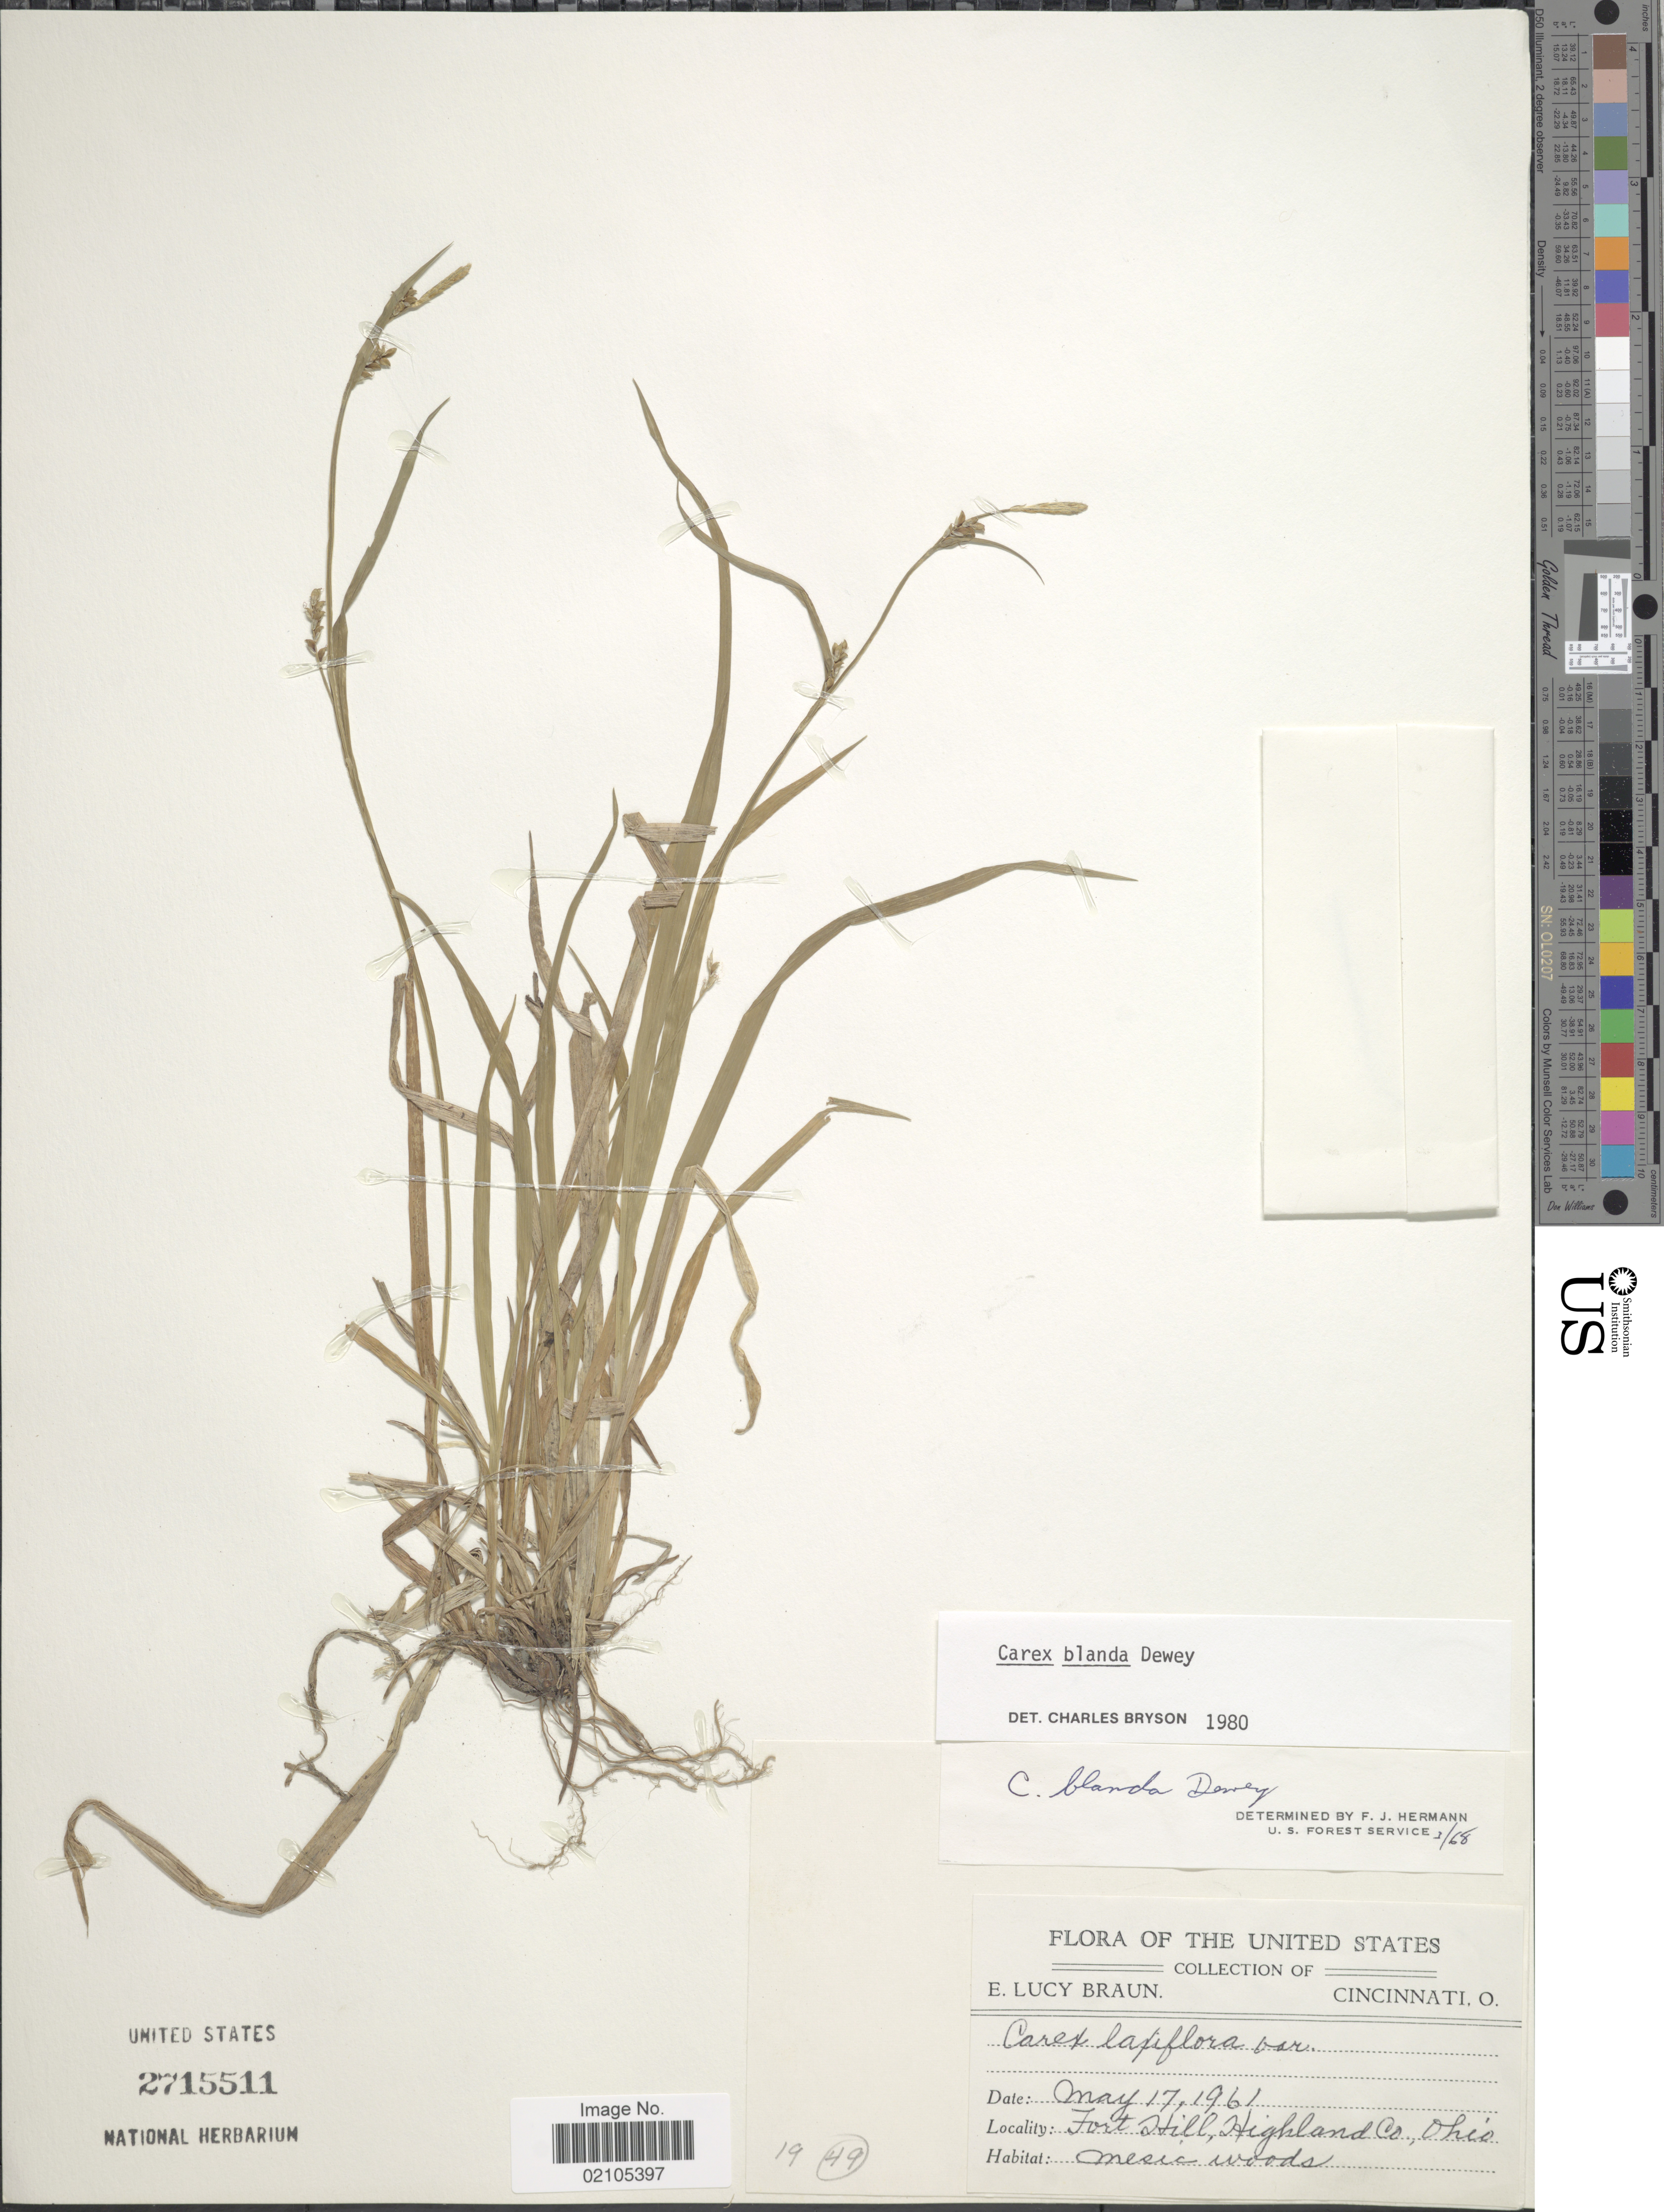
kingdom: Plantae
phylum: Tracheophyta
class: Liliopsida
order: Poales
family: Cyperaceae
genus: Carex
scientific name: Carex blanda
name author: Dewey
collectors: E. L. Braun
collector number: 49?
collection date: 1961-05-17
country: United States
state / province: Ohio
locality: Fort Hill, Highland Co.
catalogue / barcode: US 2715511